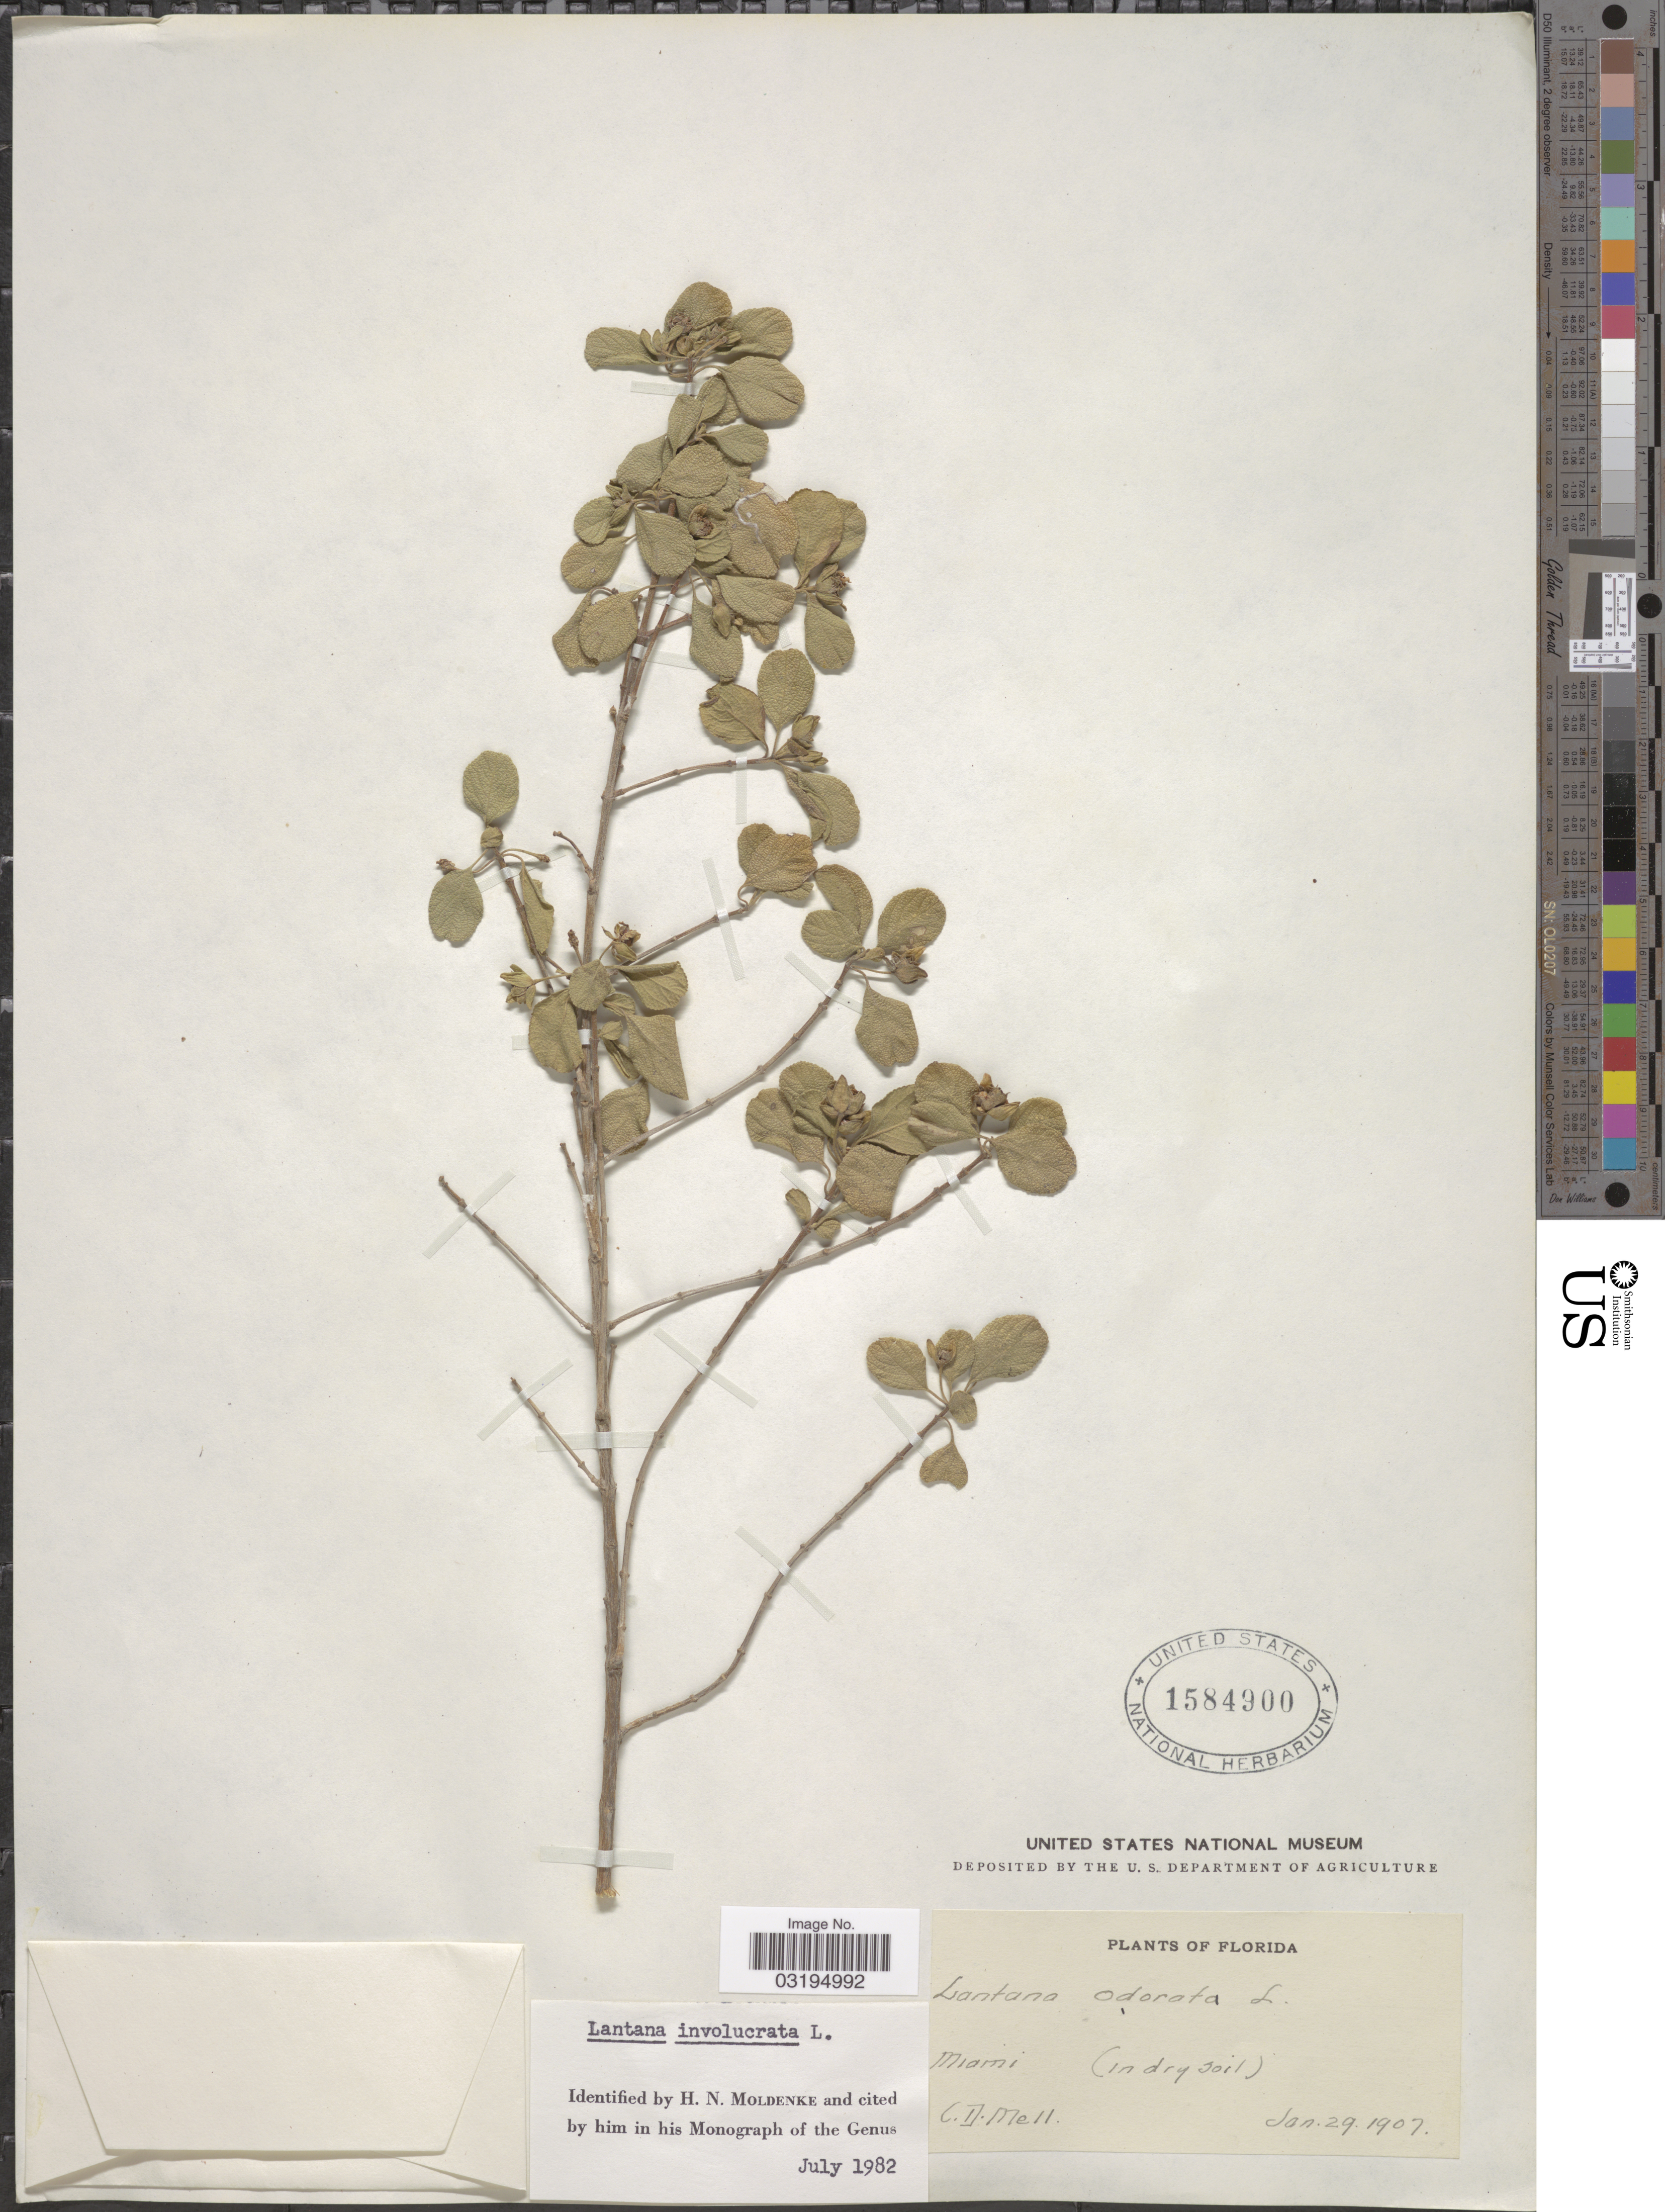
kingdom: Plantae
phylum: Tracheophyta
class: Magnoliopsida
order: Lamiales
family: Verbenaceae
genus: Lantana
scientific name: Lantana involucrata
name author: L.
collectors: C. D. Mell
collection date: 1907-01-29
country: United States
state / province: Florida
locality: Miami (in dry soil).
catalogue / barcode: US 1584900